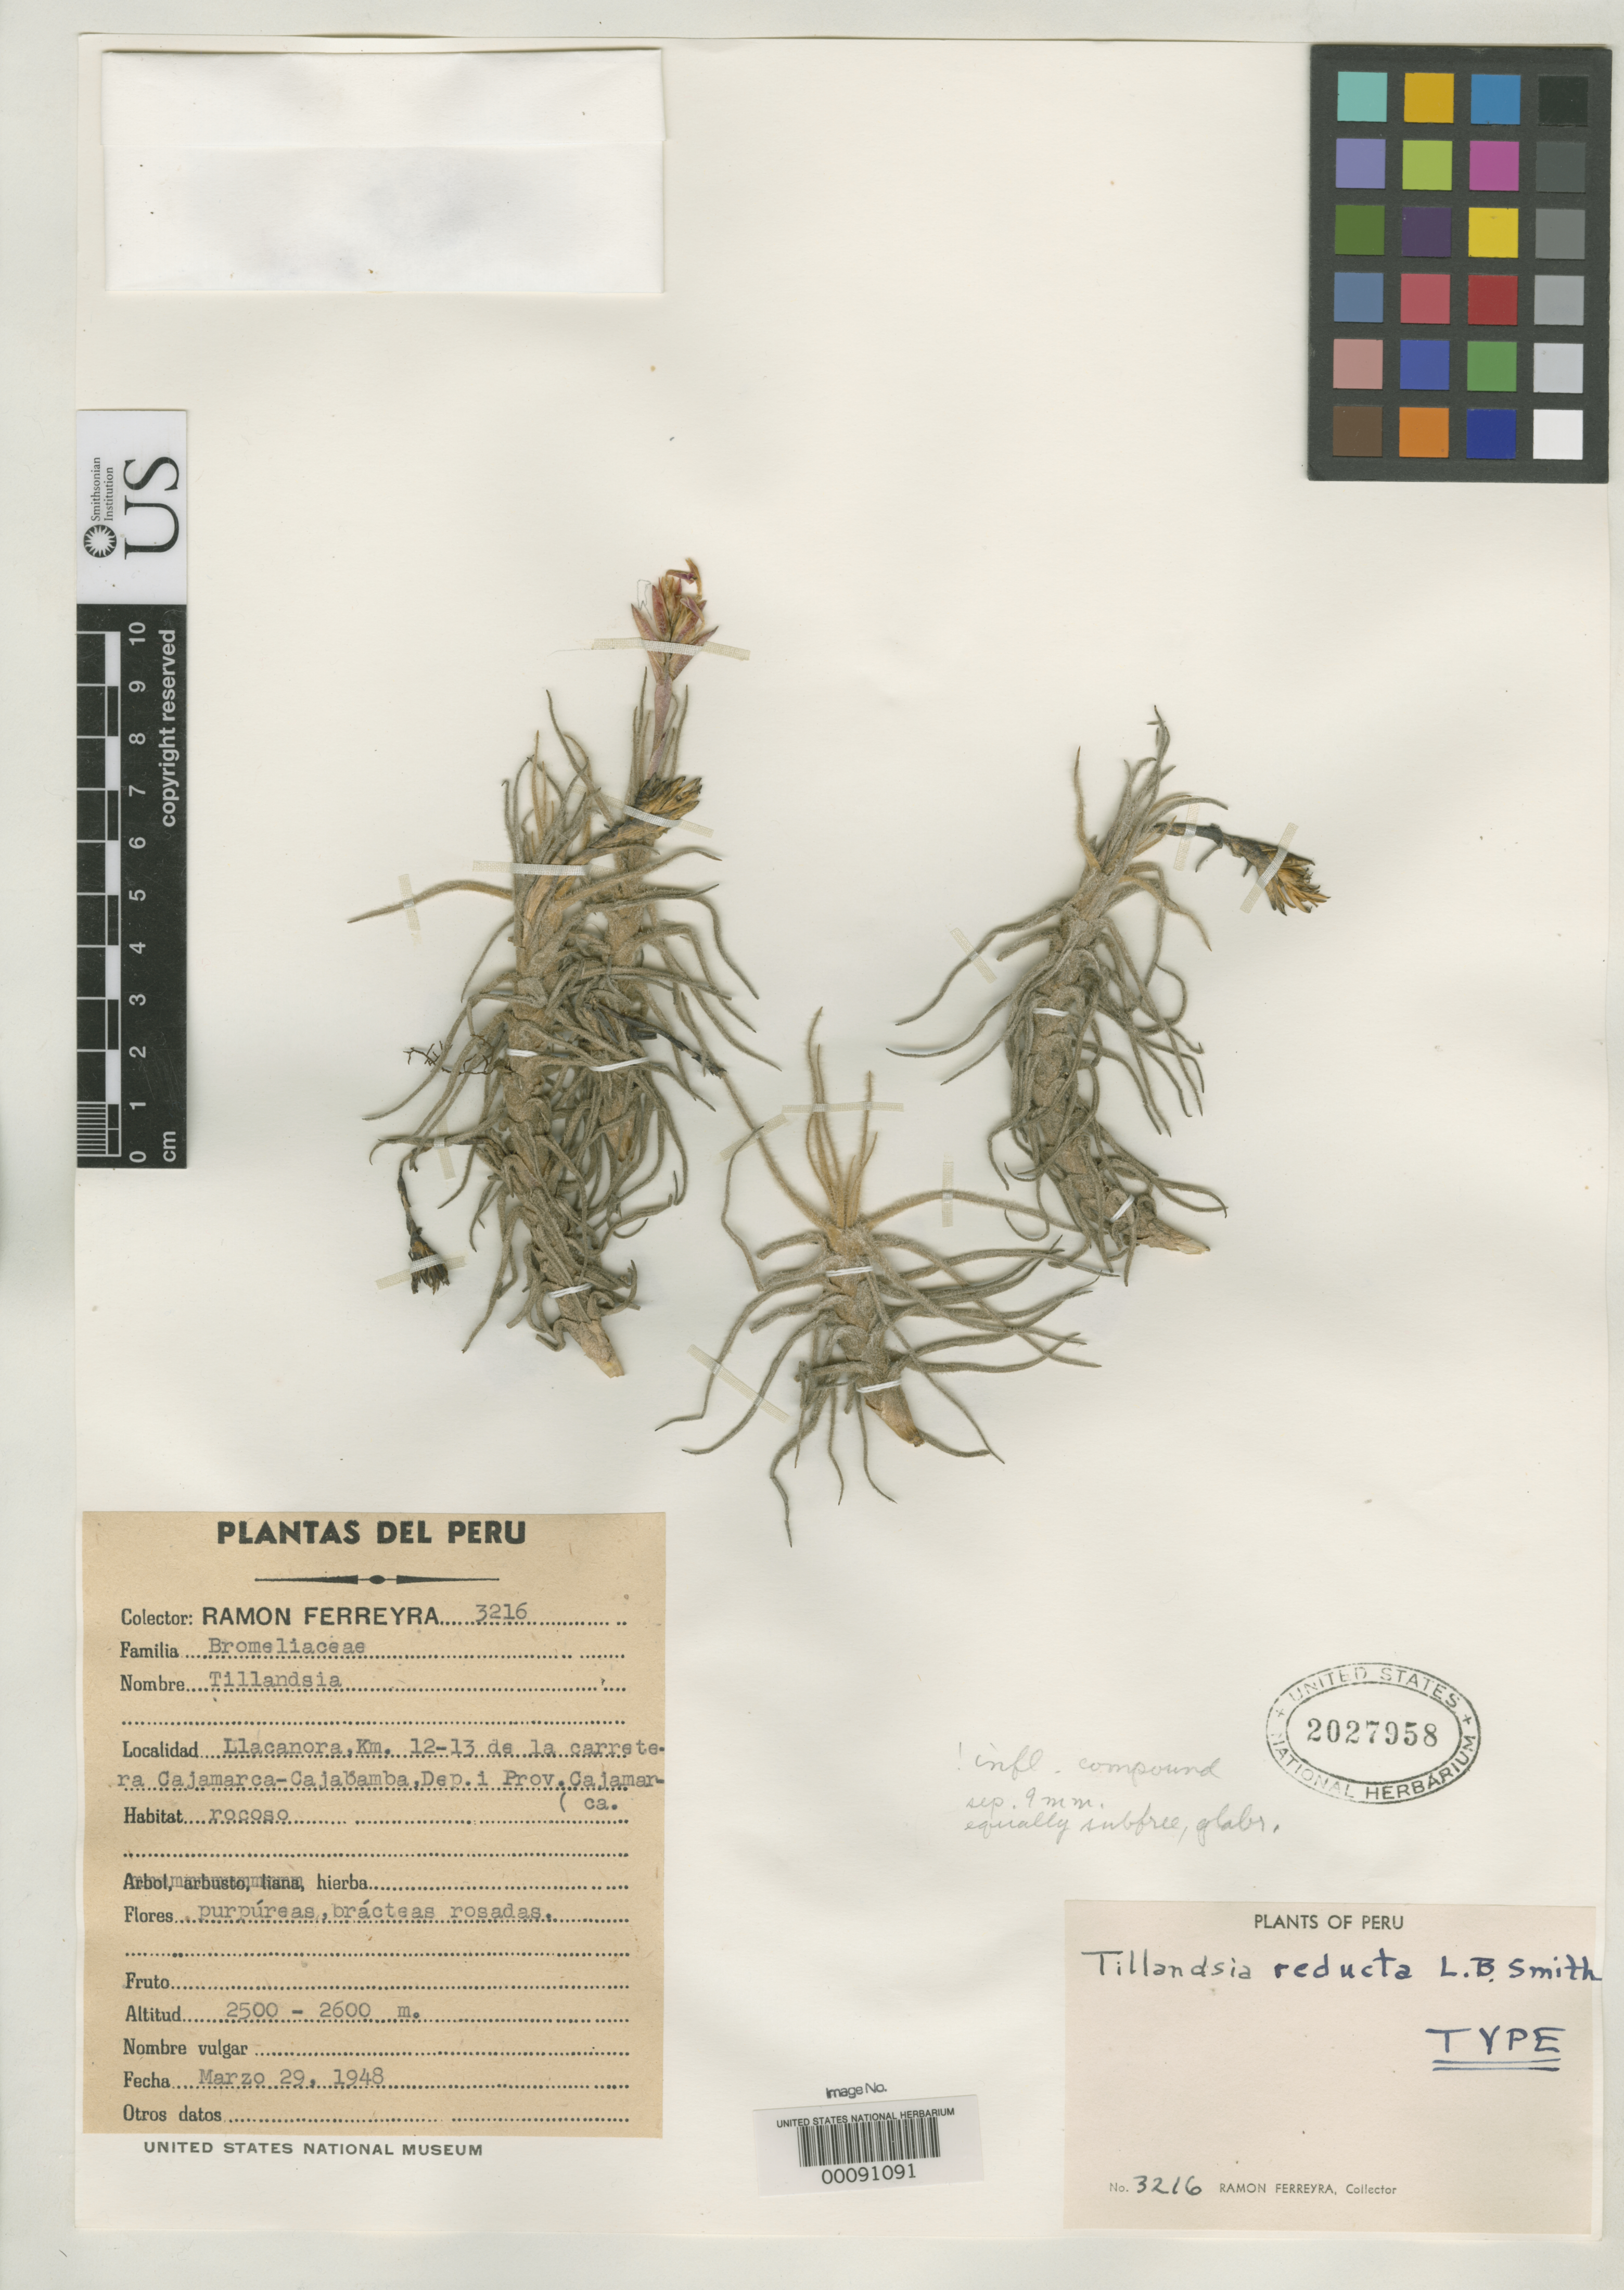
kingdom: Plantae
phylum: Tracheophyta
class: Liliopsida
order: Poales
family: Bromeliaceae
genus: Tillandsia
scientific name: Tillandsia reducta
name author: L.B. Sm.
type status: Holotype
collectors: R. A. Ferreyra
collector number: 3216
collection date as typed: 29 Mar 1948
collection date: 1948-03-29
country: Peru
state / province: Cajamarca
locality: Llacanora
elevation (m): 2500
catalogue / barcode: US 2027958